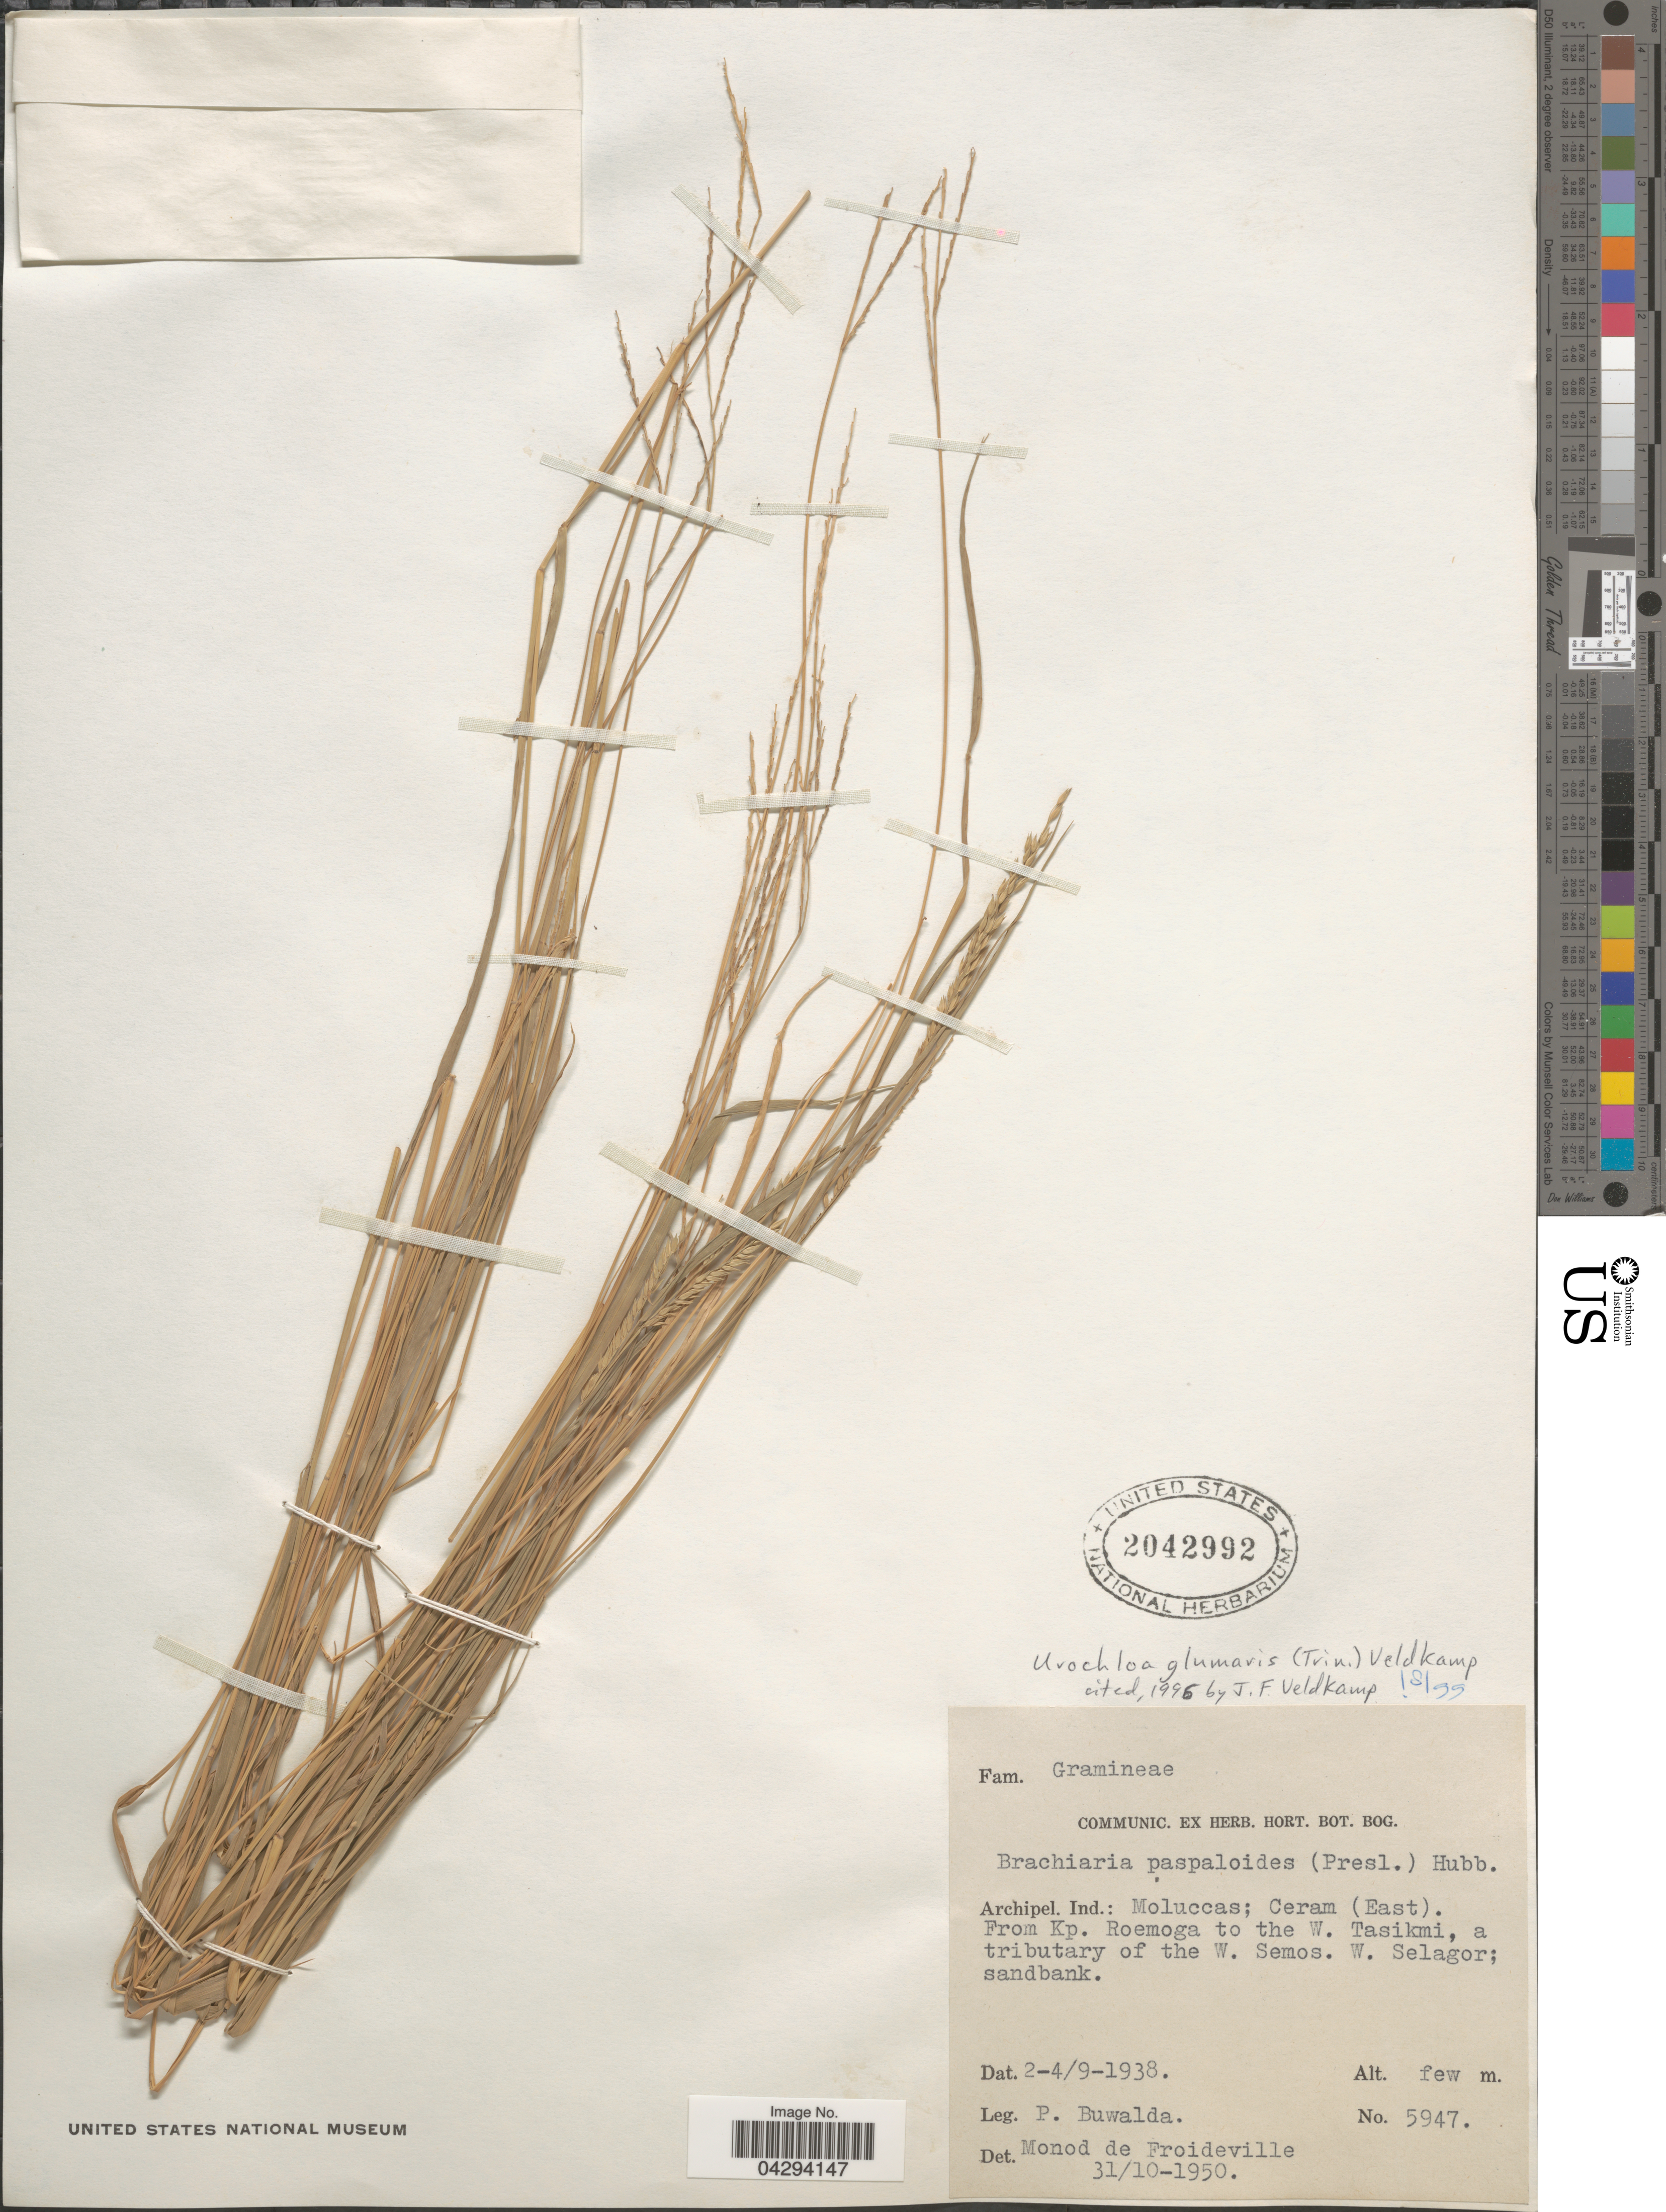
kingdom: Plantae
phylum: Tracheophyta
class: Liliopsida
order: Poales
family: Poaceae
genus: Urochloa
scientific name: Urochloa glumaris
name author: (Trin.) Veldkamp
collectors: P. Buwalda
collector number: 5947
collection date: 1938-09-02/1938-09-04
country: Indonesia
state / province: Maluku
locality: Archipel. Ind.: Moluccas; Ceram (East). From Kp. Roemoga to the W. Tasikmi, a tributary of the W. Semos. W. Selagor; sandbank.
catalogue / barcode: US 2042992